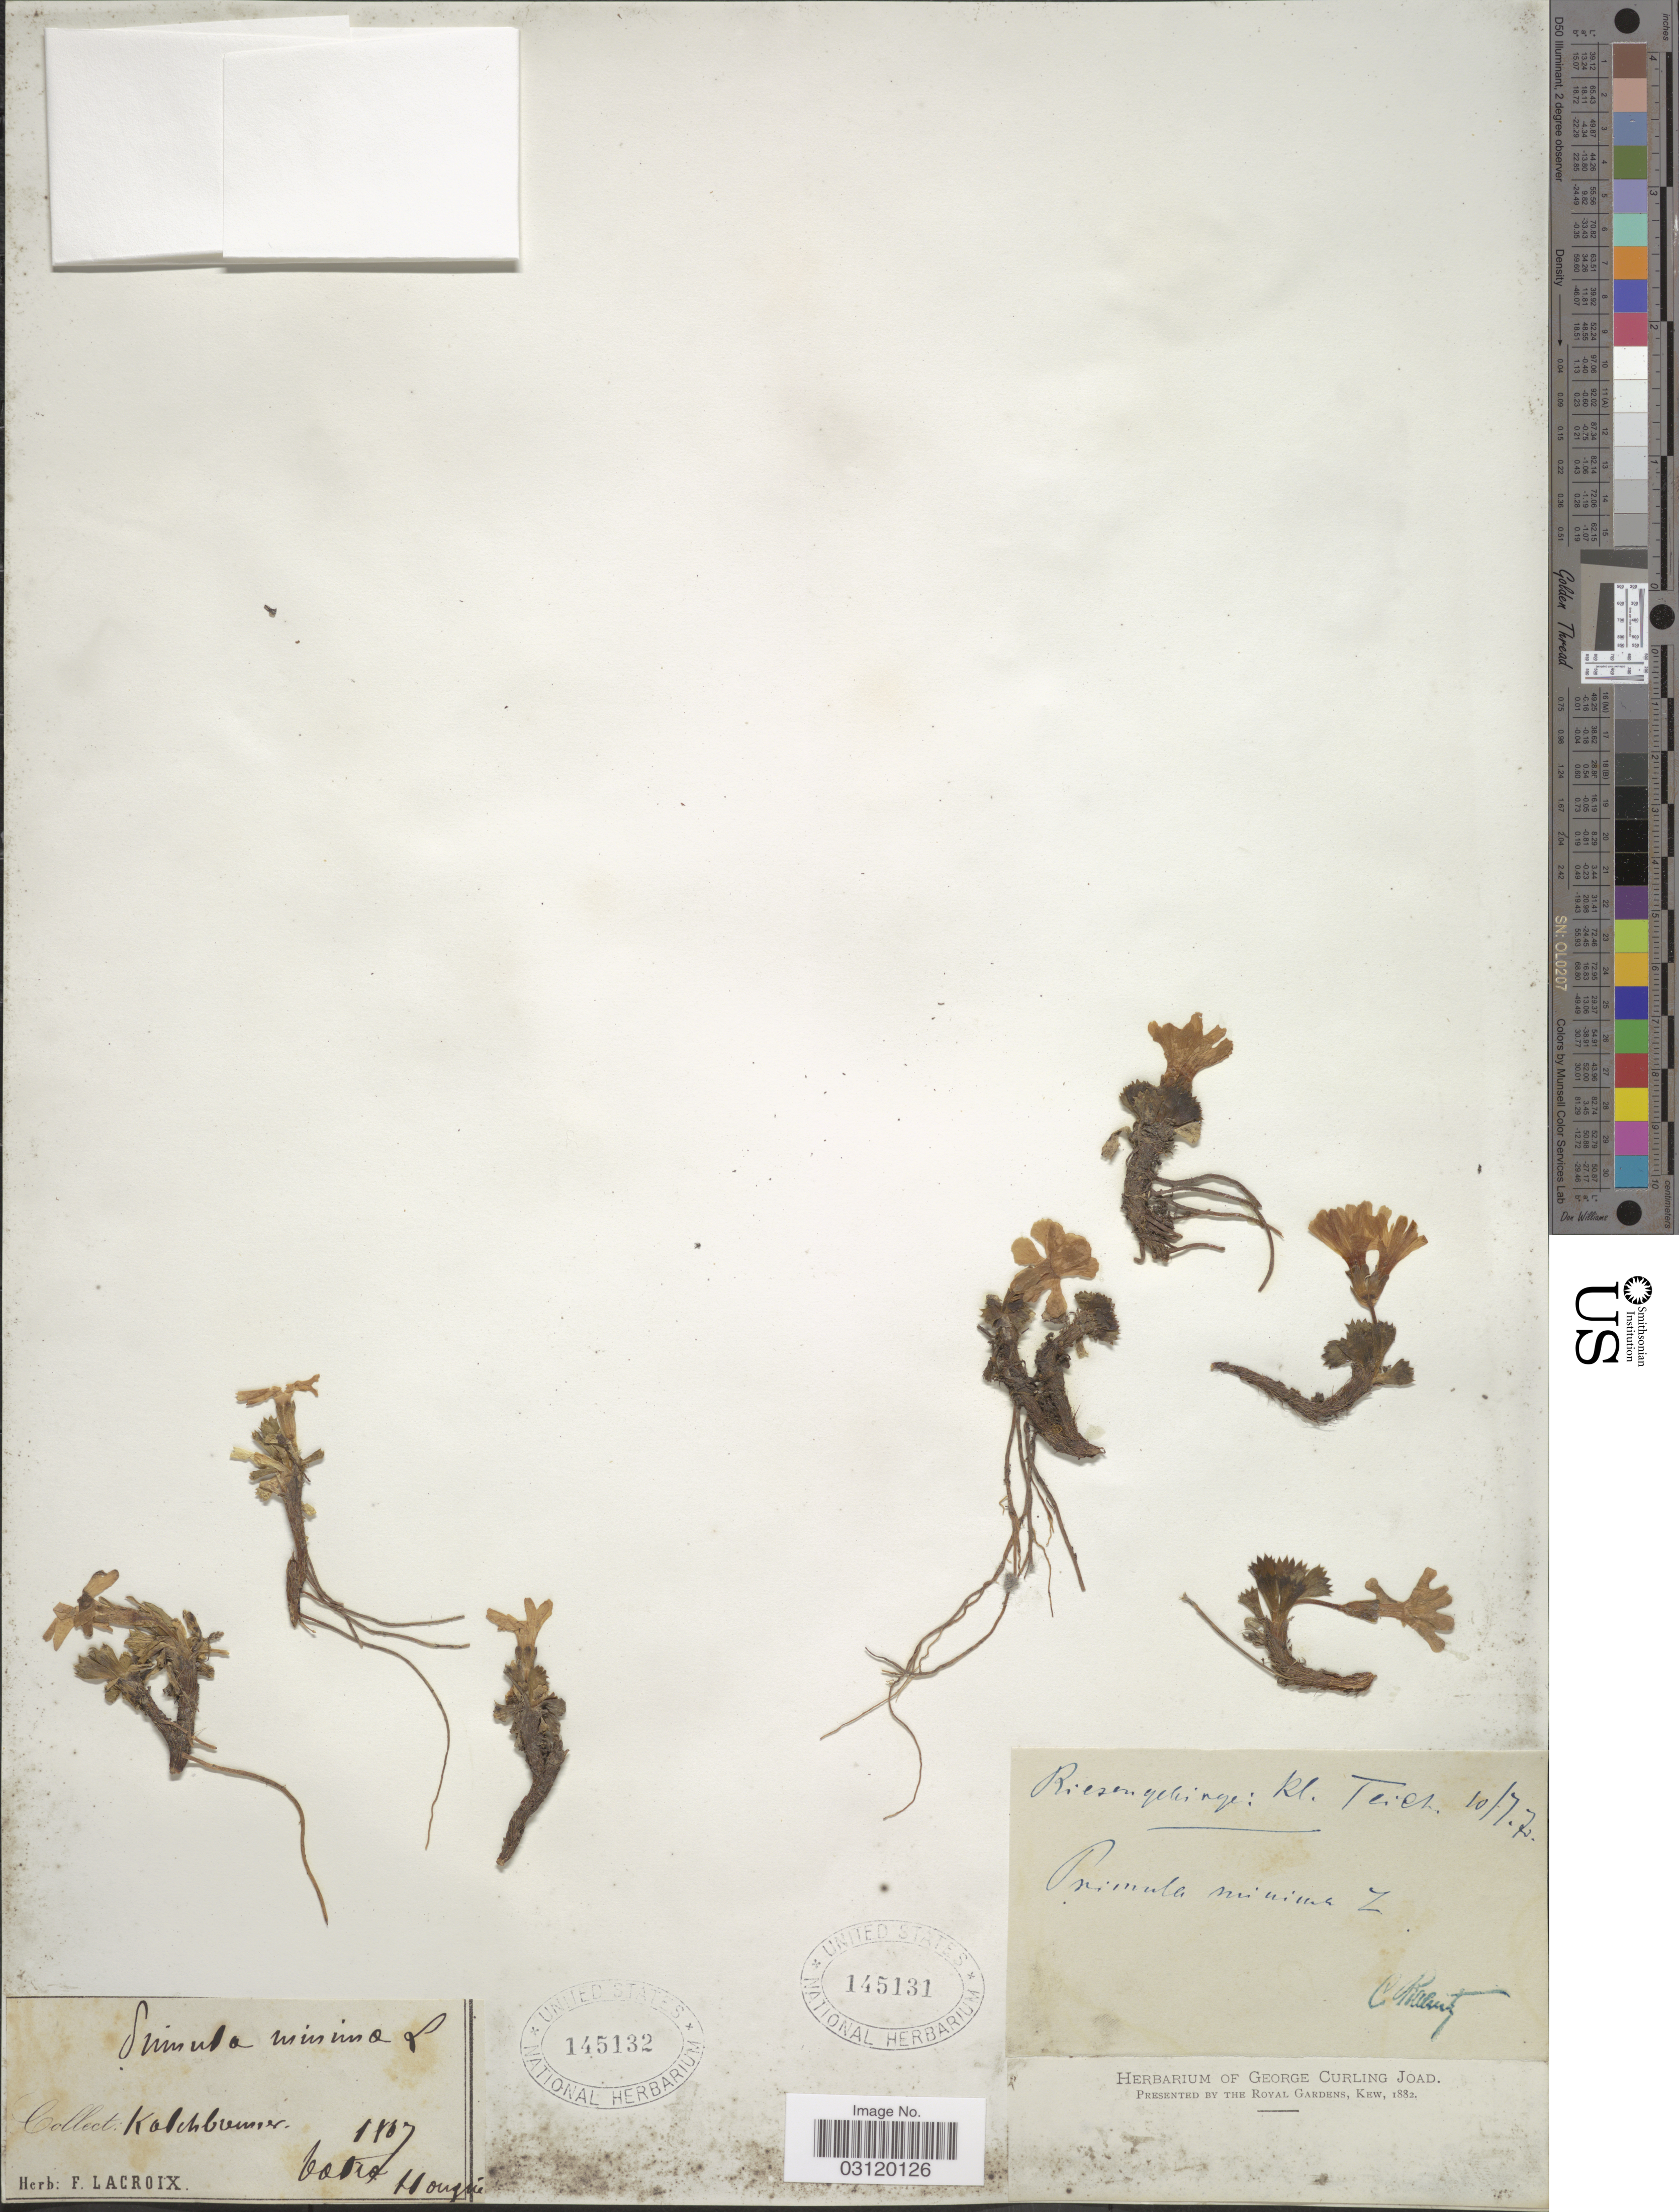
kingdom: Plantae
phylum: Tracheophyta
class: Magnoliopsida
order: Ericales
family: Primulaceae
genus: Primula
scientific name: Primula minima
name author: L.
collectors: Kalchbrenner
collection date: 1807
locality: Cabra Hougué.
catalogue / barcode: US 145132